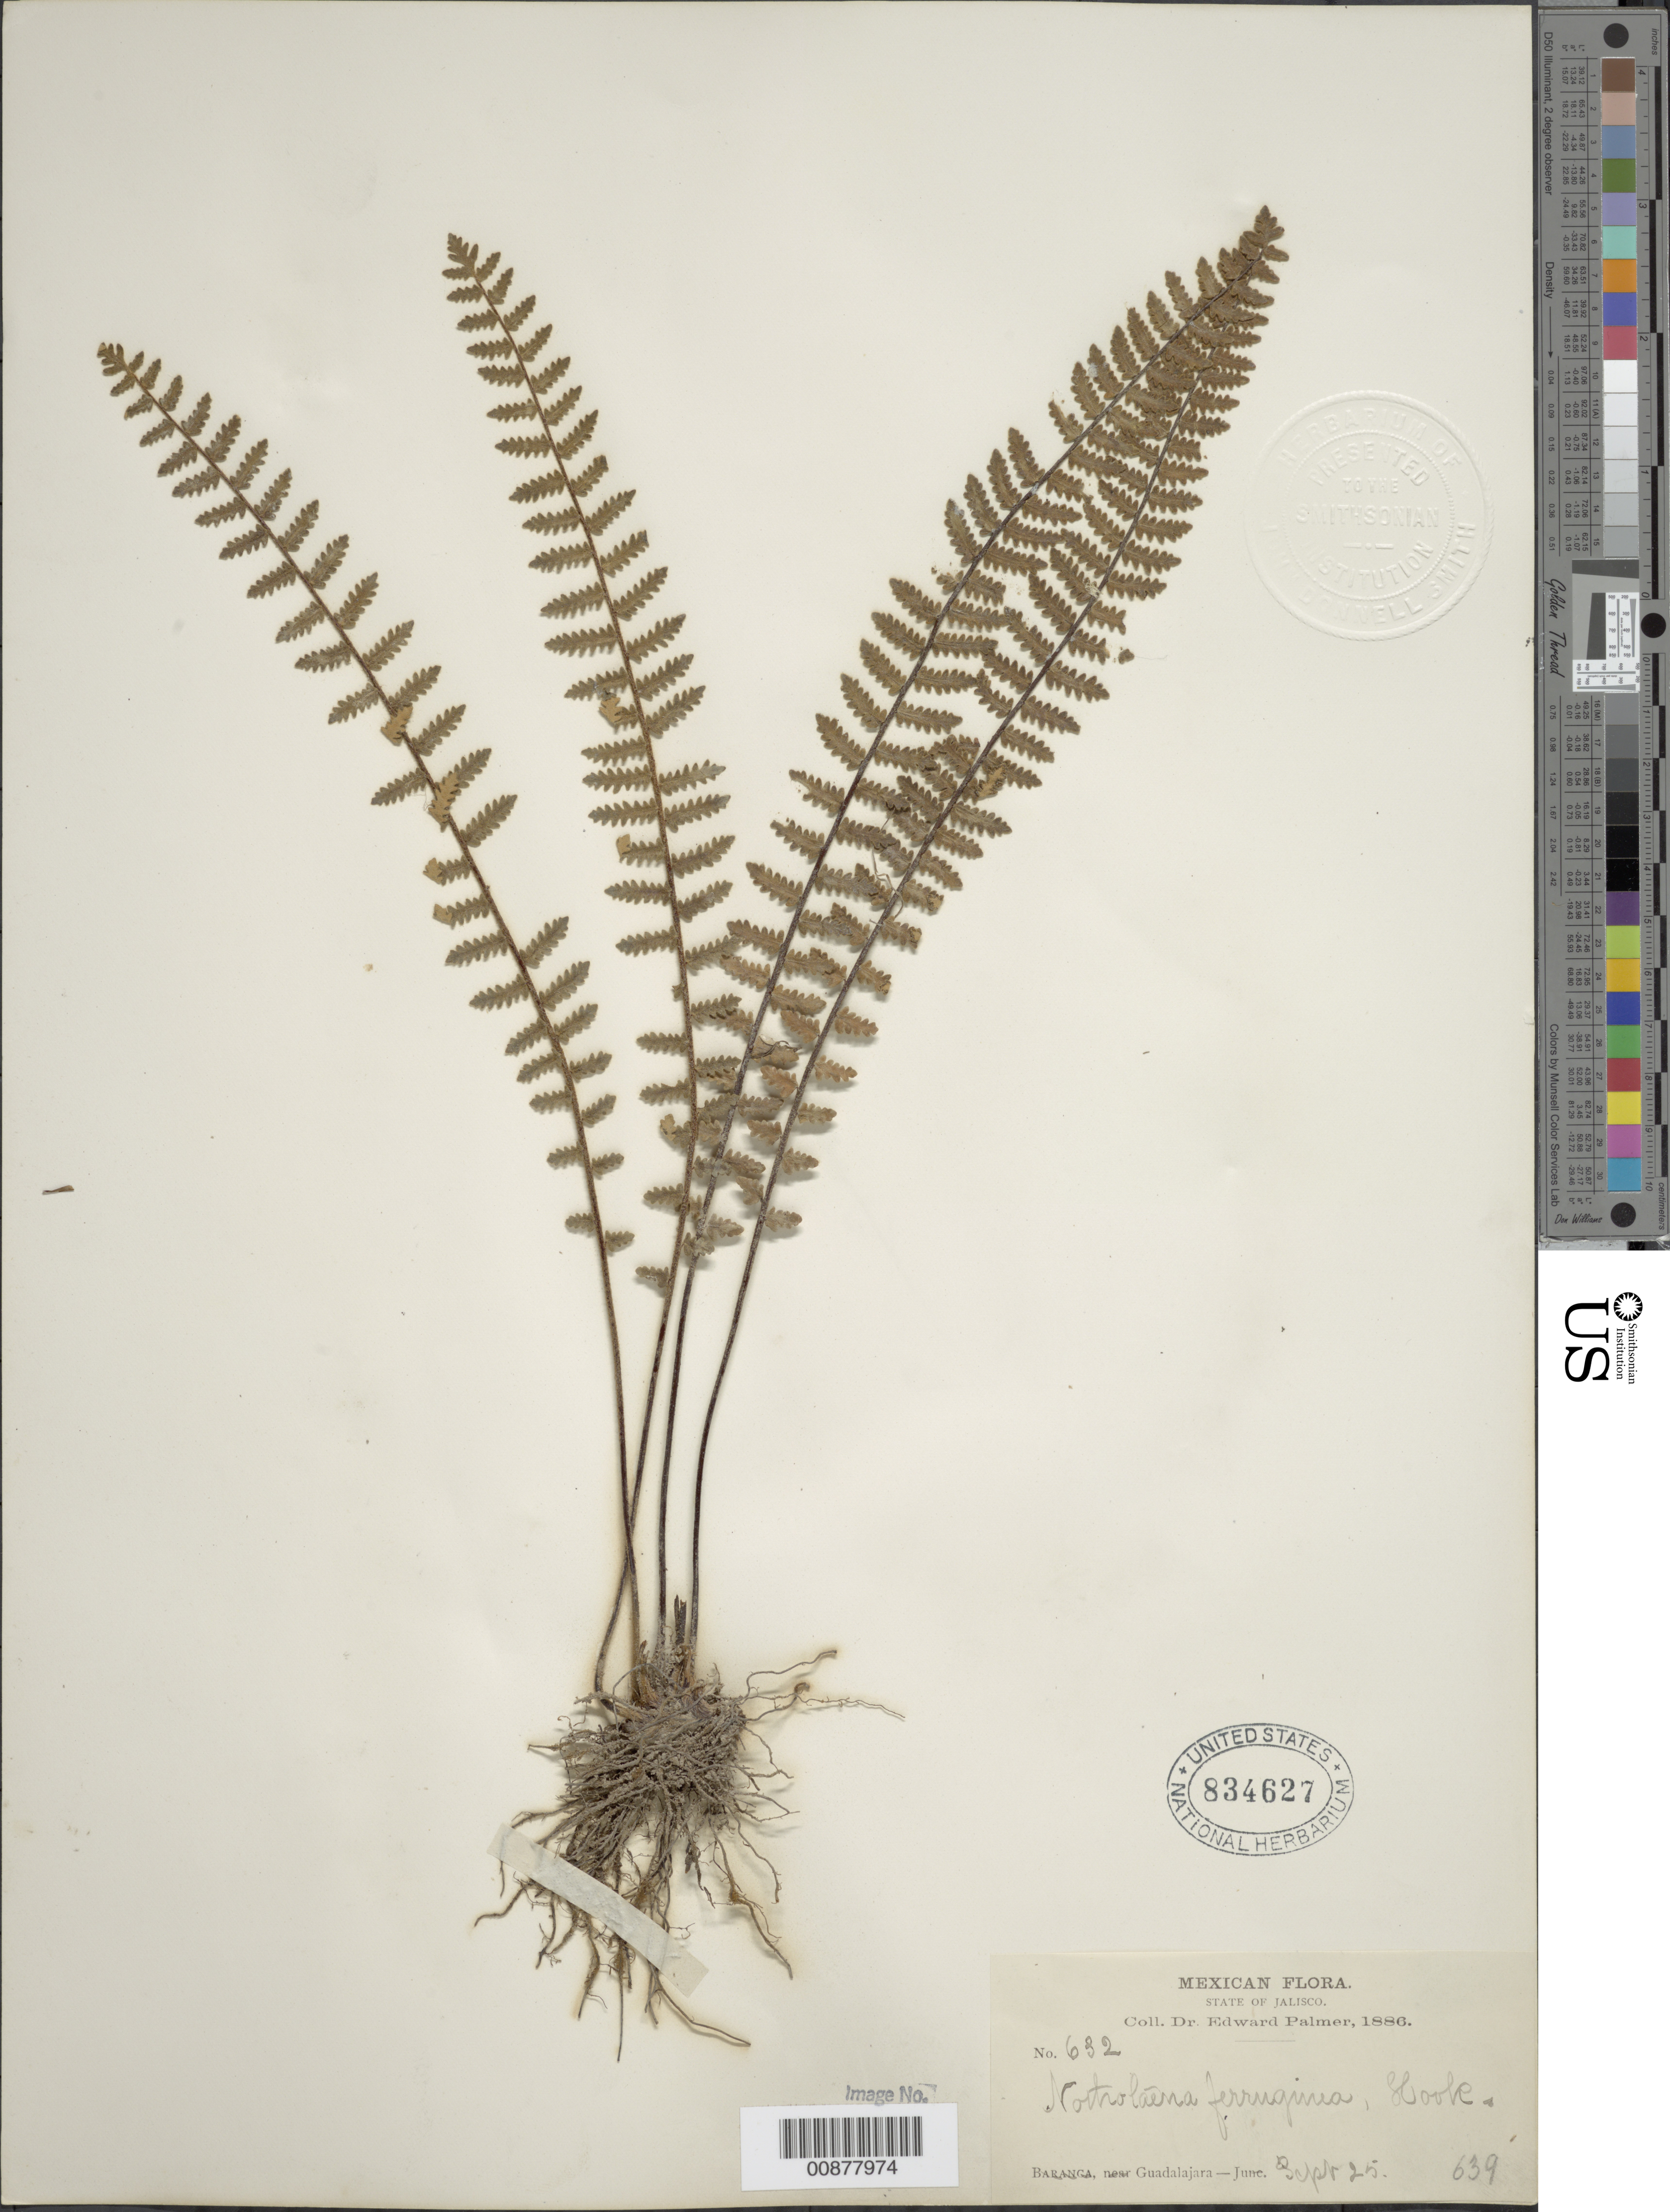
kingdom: Plantae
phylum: Tracheophyta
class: Polypodiopsida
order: Polypodiales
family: Pteridaceae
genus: Myriopteris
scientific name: Myriopteris aurea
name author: (Poir.) Grusz & Windham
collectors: E. Palmer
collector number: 632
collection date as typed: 25 Sep 1886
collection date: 1886-09-25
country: Mexico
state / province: Jalisco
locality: Guadalajara, Jalisco.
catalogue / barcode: US 834627